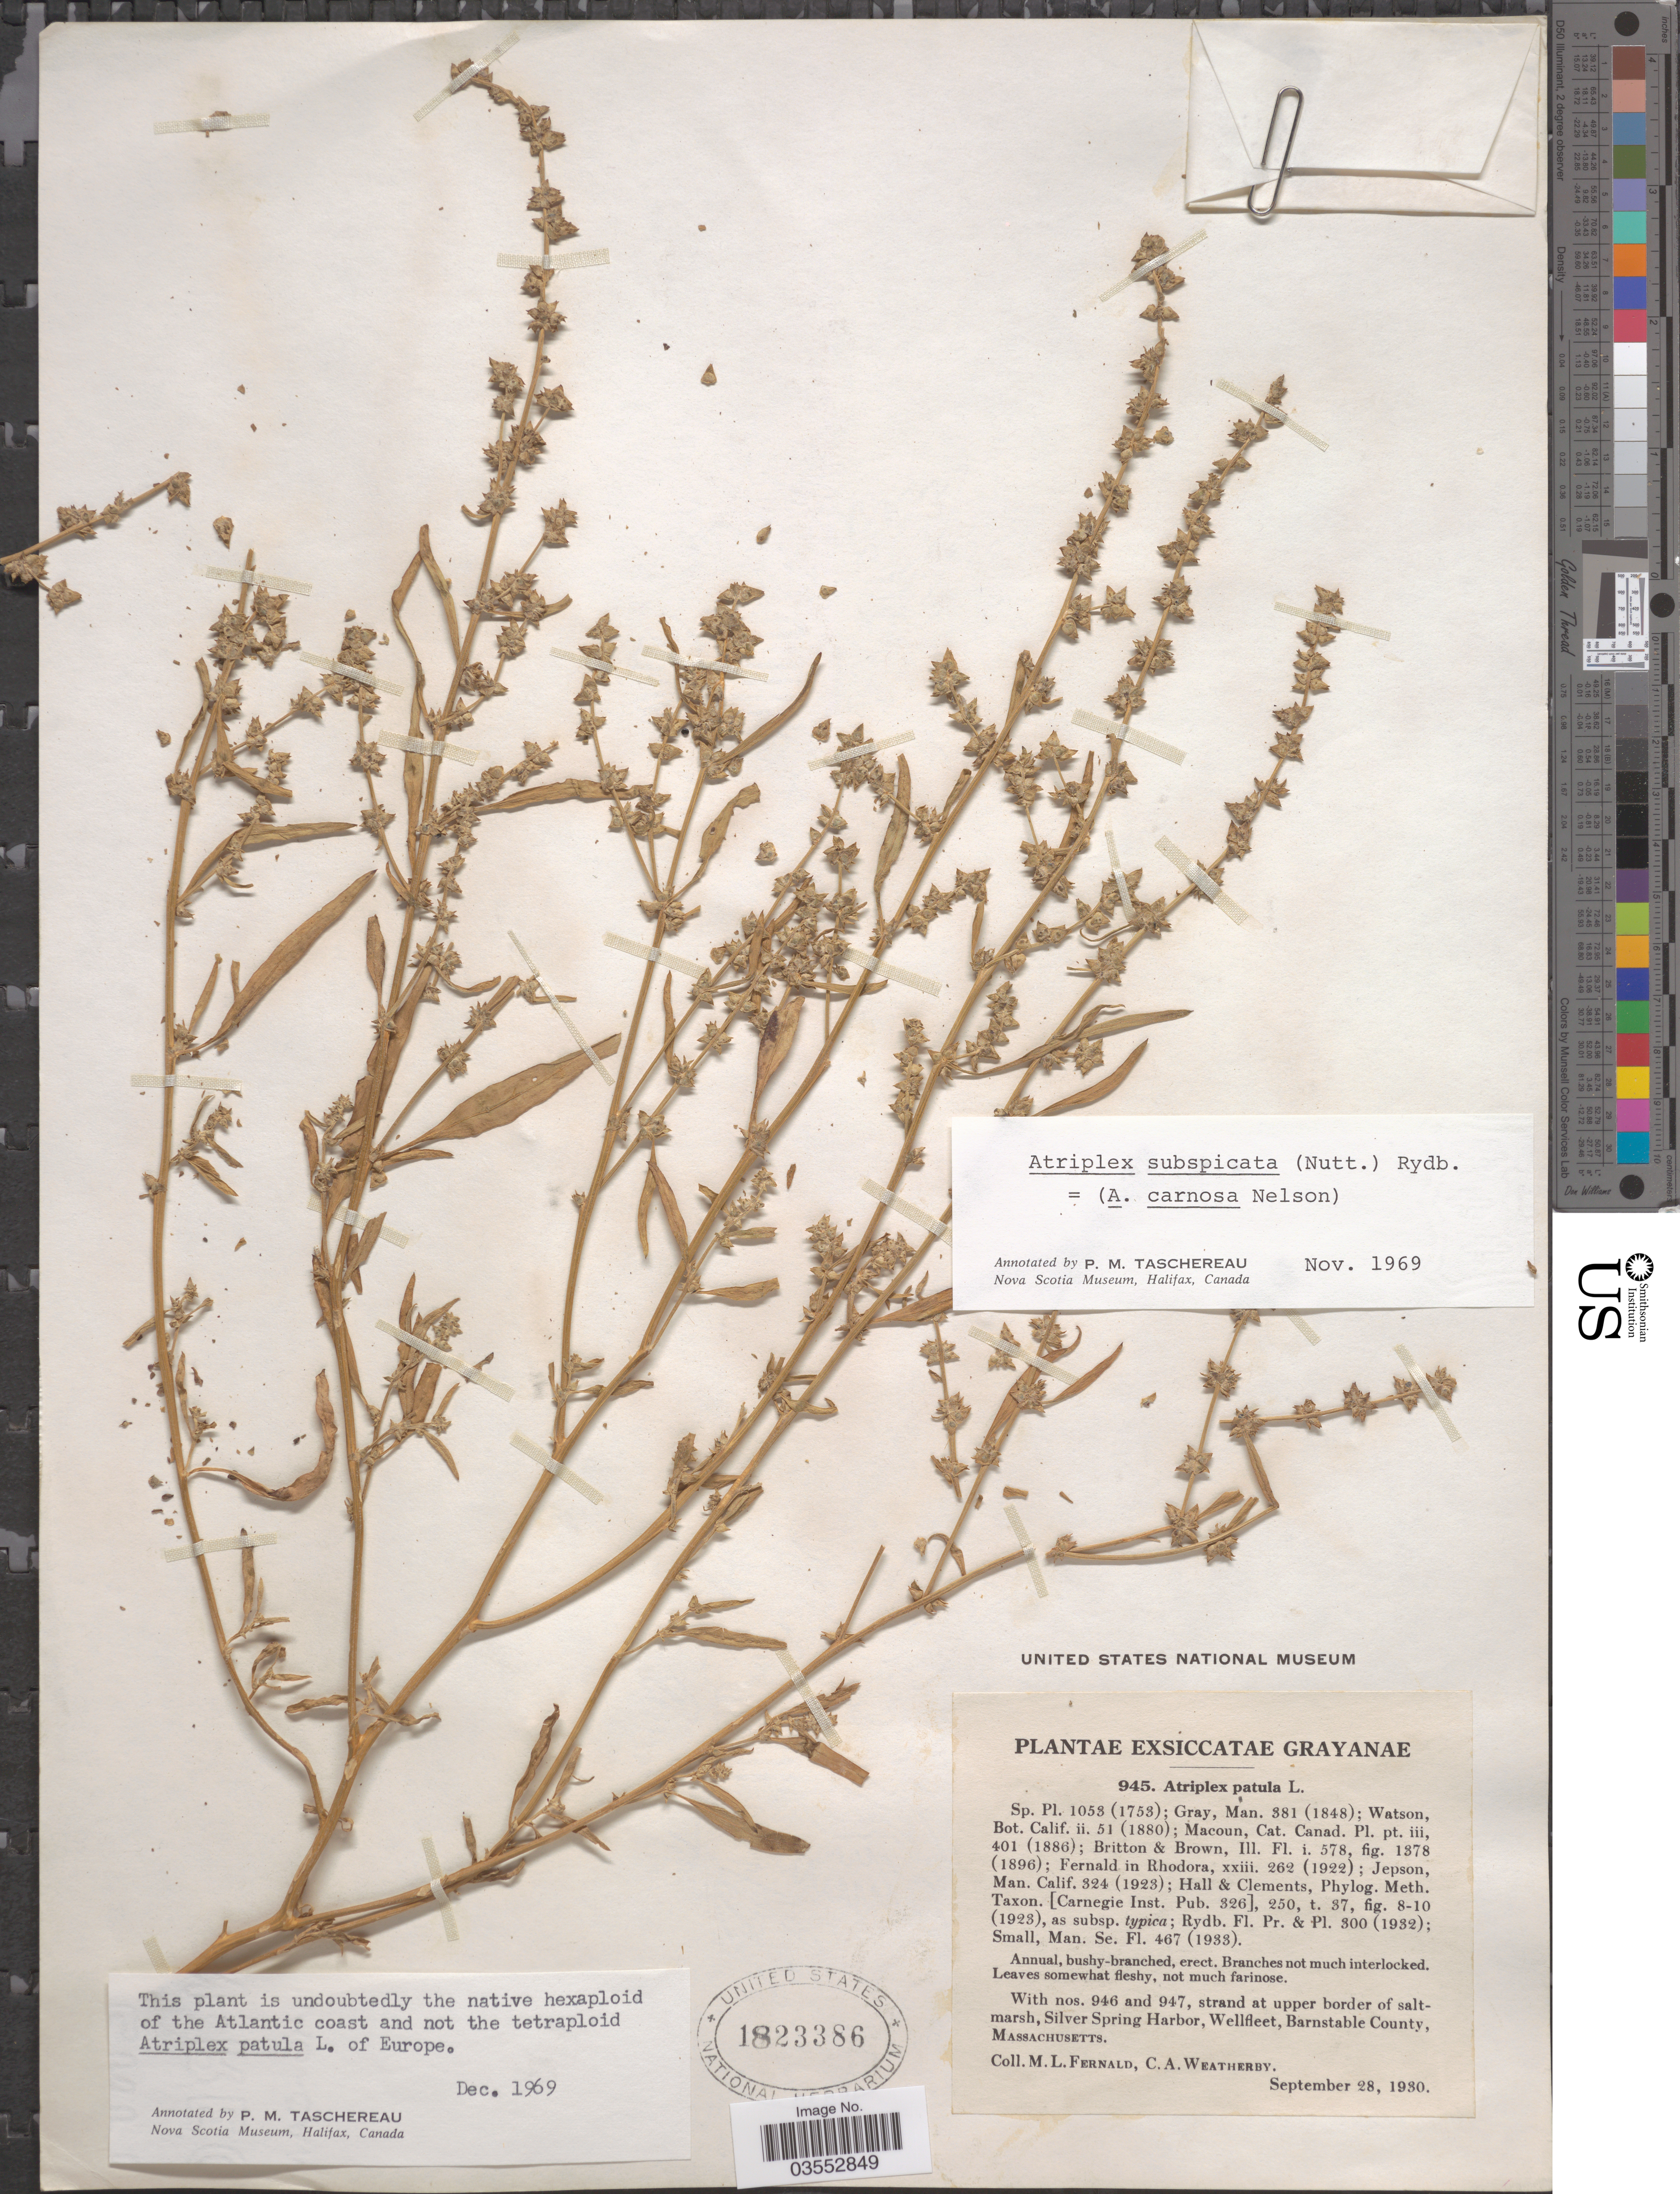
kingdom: Plantae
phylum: Tracheophyta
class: Magnoliopsida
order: Caryophyllales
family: Amaranthaceae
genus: Atriplex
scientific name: Atriplex subspicata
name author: (Nutt.) Rydb.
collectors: M. L. Fernald & C. A. Weatherby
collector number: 945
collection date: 1930-09-28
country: United States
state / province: Massachusetts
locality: Silver Spring Harbor, Wellfleet, Barnstable County.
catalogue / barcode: US 1823386